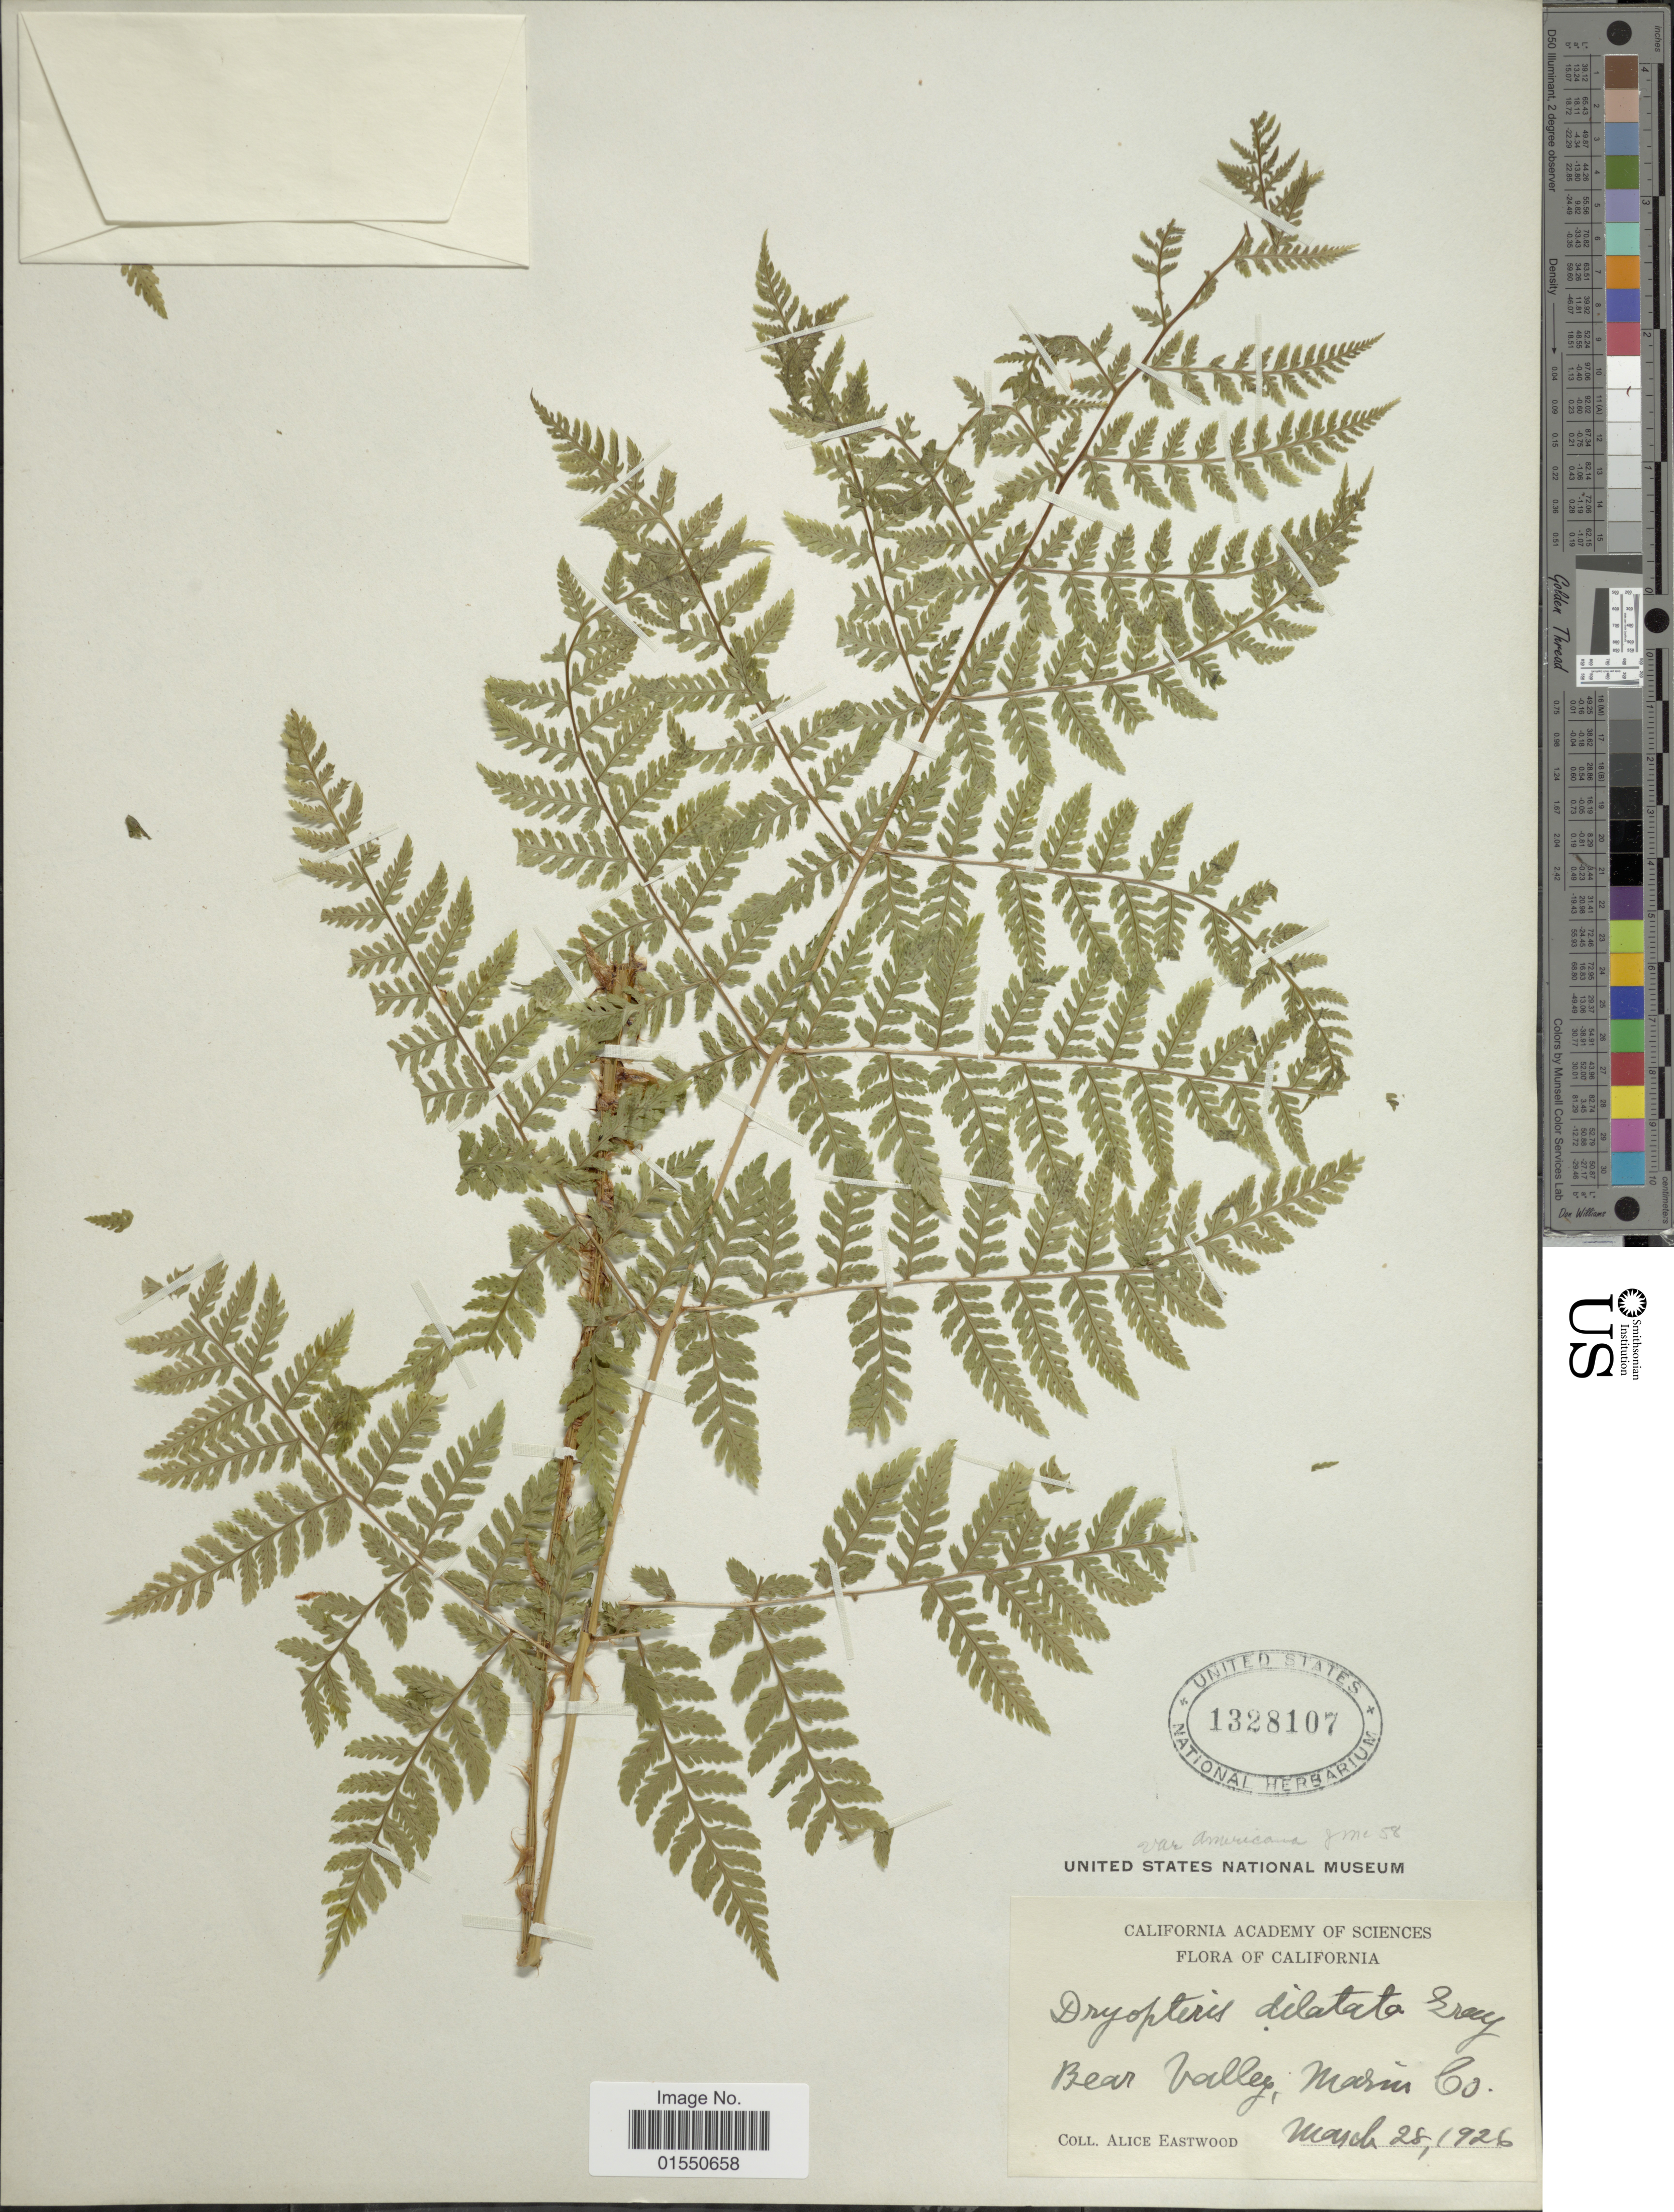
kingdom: Plantae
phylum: Tracheophyta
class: Polypodiopsida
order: Polypodiales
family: Dryopteridaceae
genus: Dryopteris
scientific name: Dryopteris expansa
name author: (C. Presl) Fraser-Jenk. & Jermy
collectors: A. Eastwood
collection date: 1926-03-25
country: United States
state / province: California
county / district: Marin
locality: Bear Valley, Marin Co.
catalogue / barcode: US 1328107